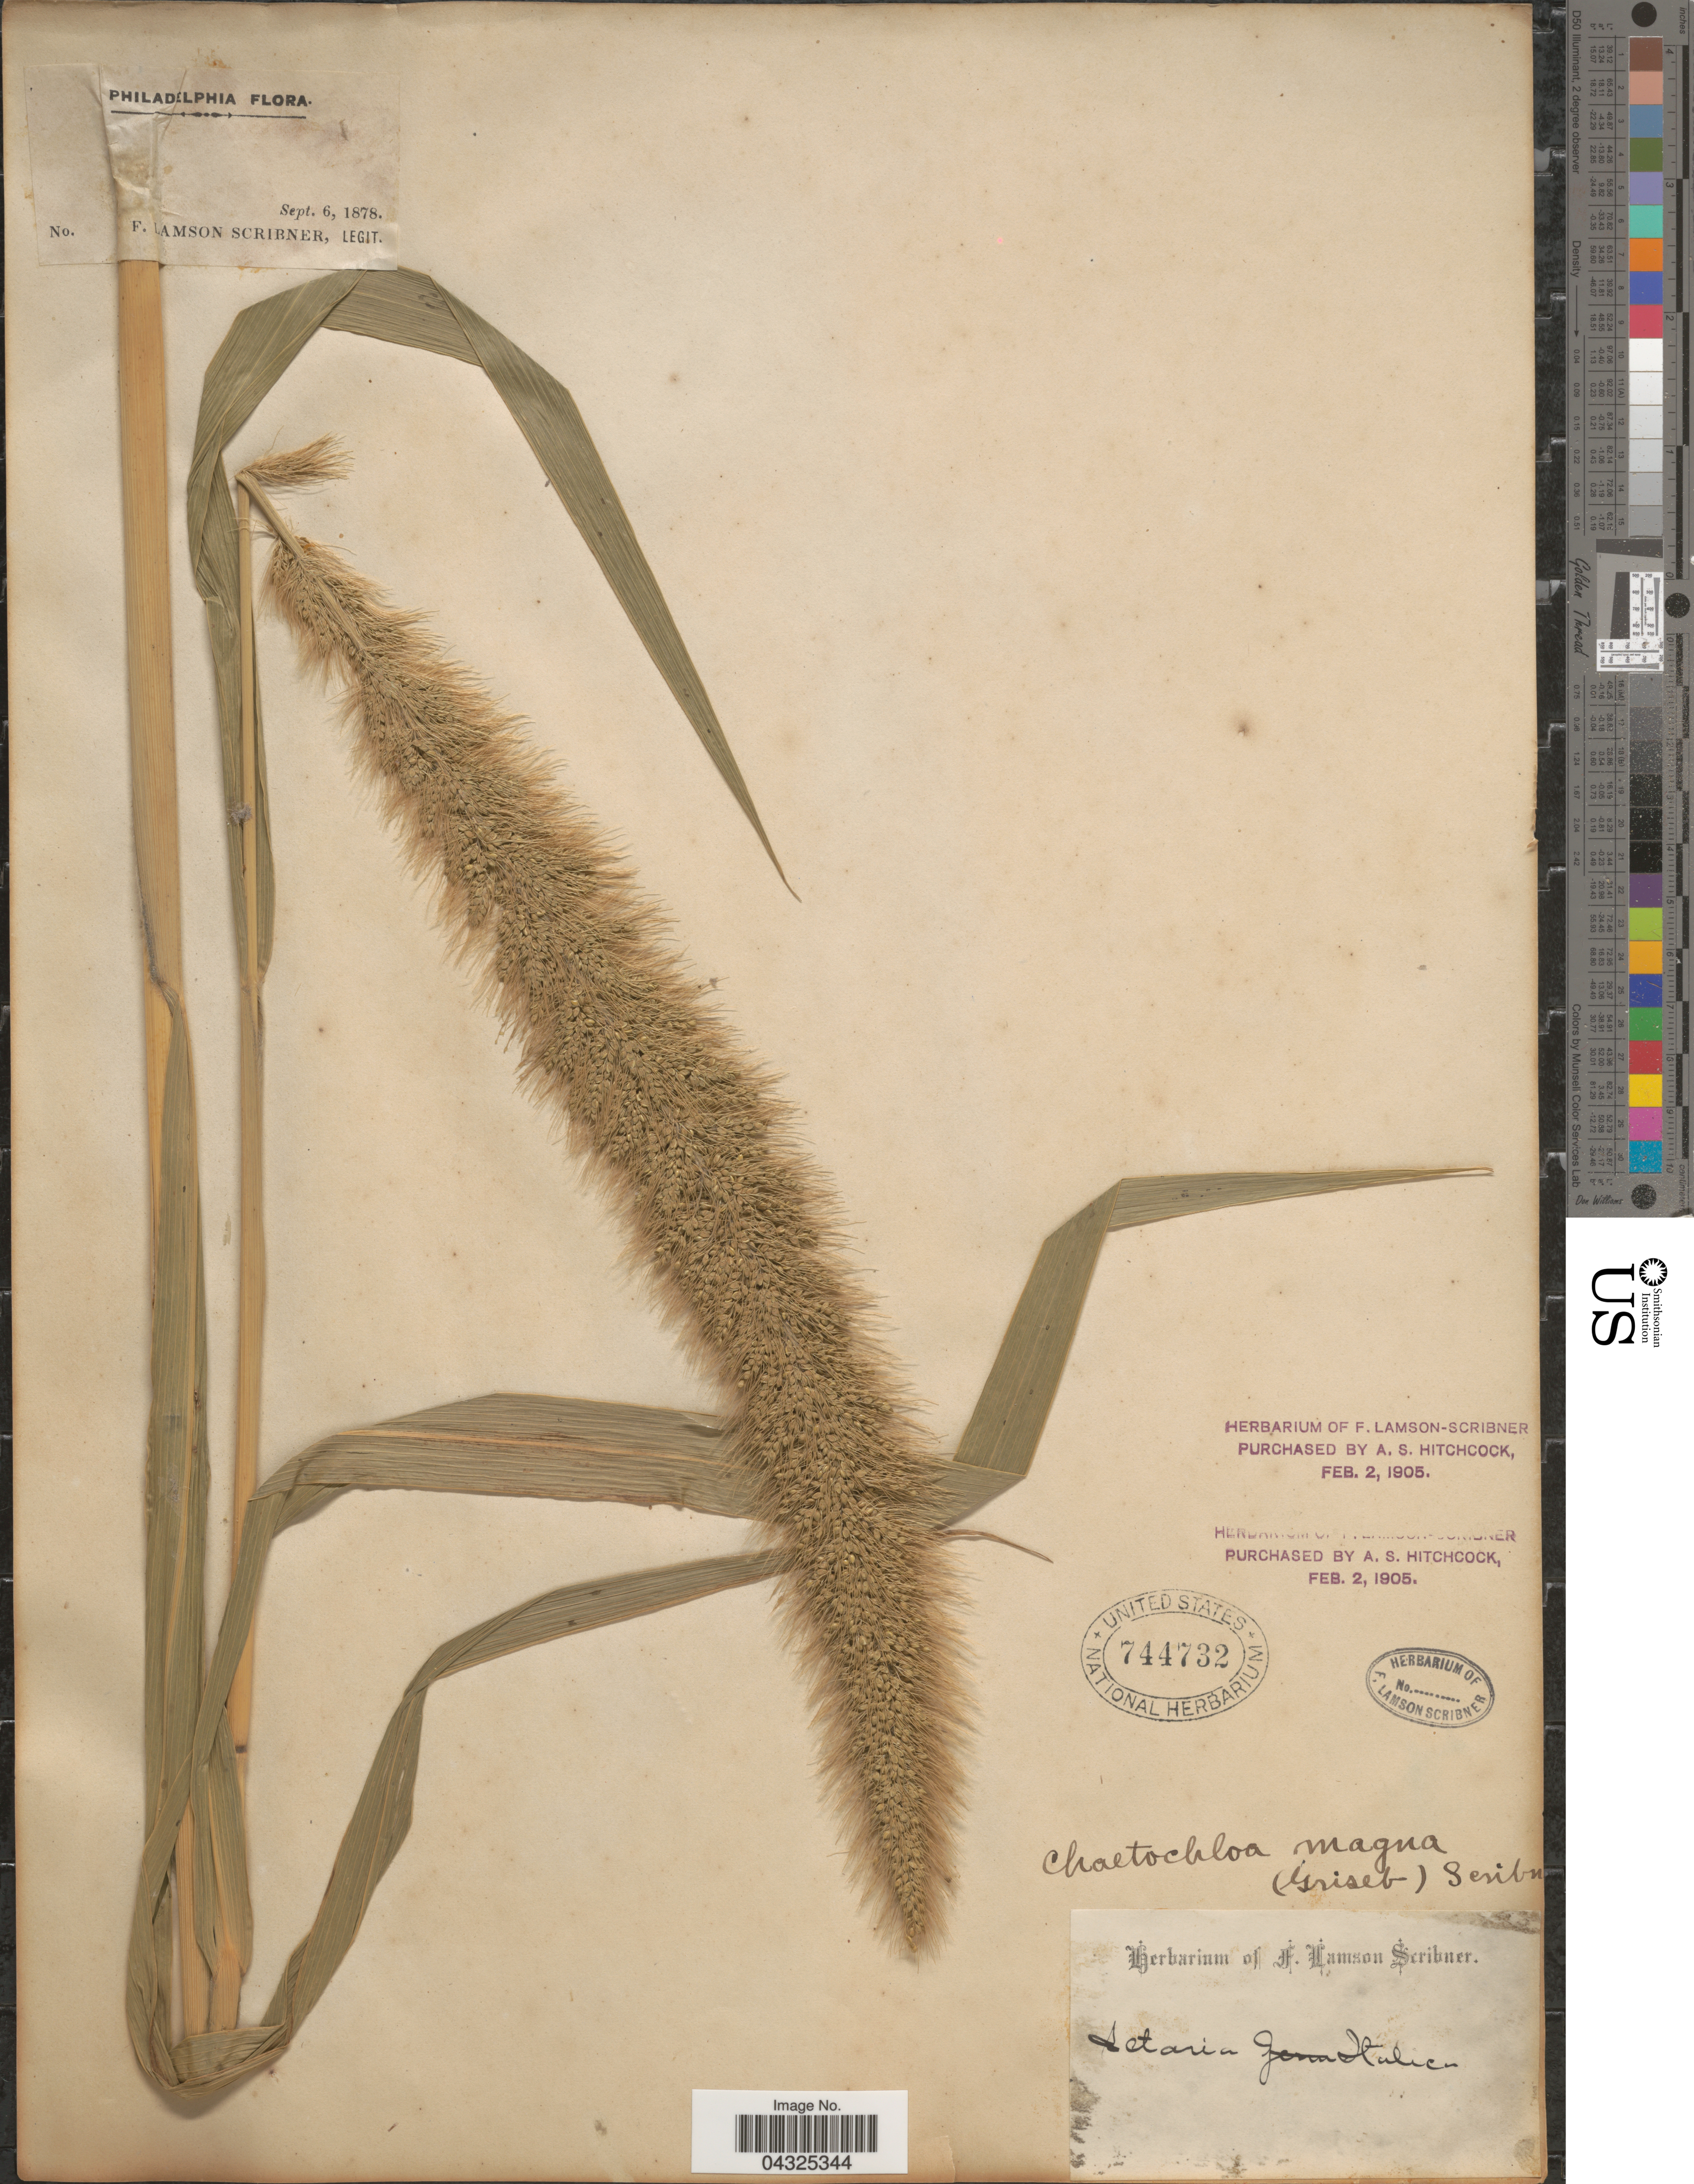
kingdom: Plantae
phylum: Tracheophyta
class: Liliopsida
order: Poales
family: Poaceae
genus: Setaria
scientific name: Setaria magna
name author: Griseb.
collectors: F. Lamson-Scribner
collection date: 1878-09-06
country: United States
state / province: Pennsylvania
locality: Philadelphia.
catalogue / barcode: US 744732